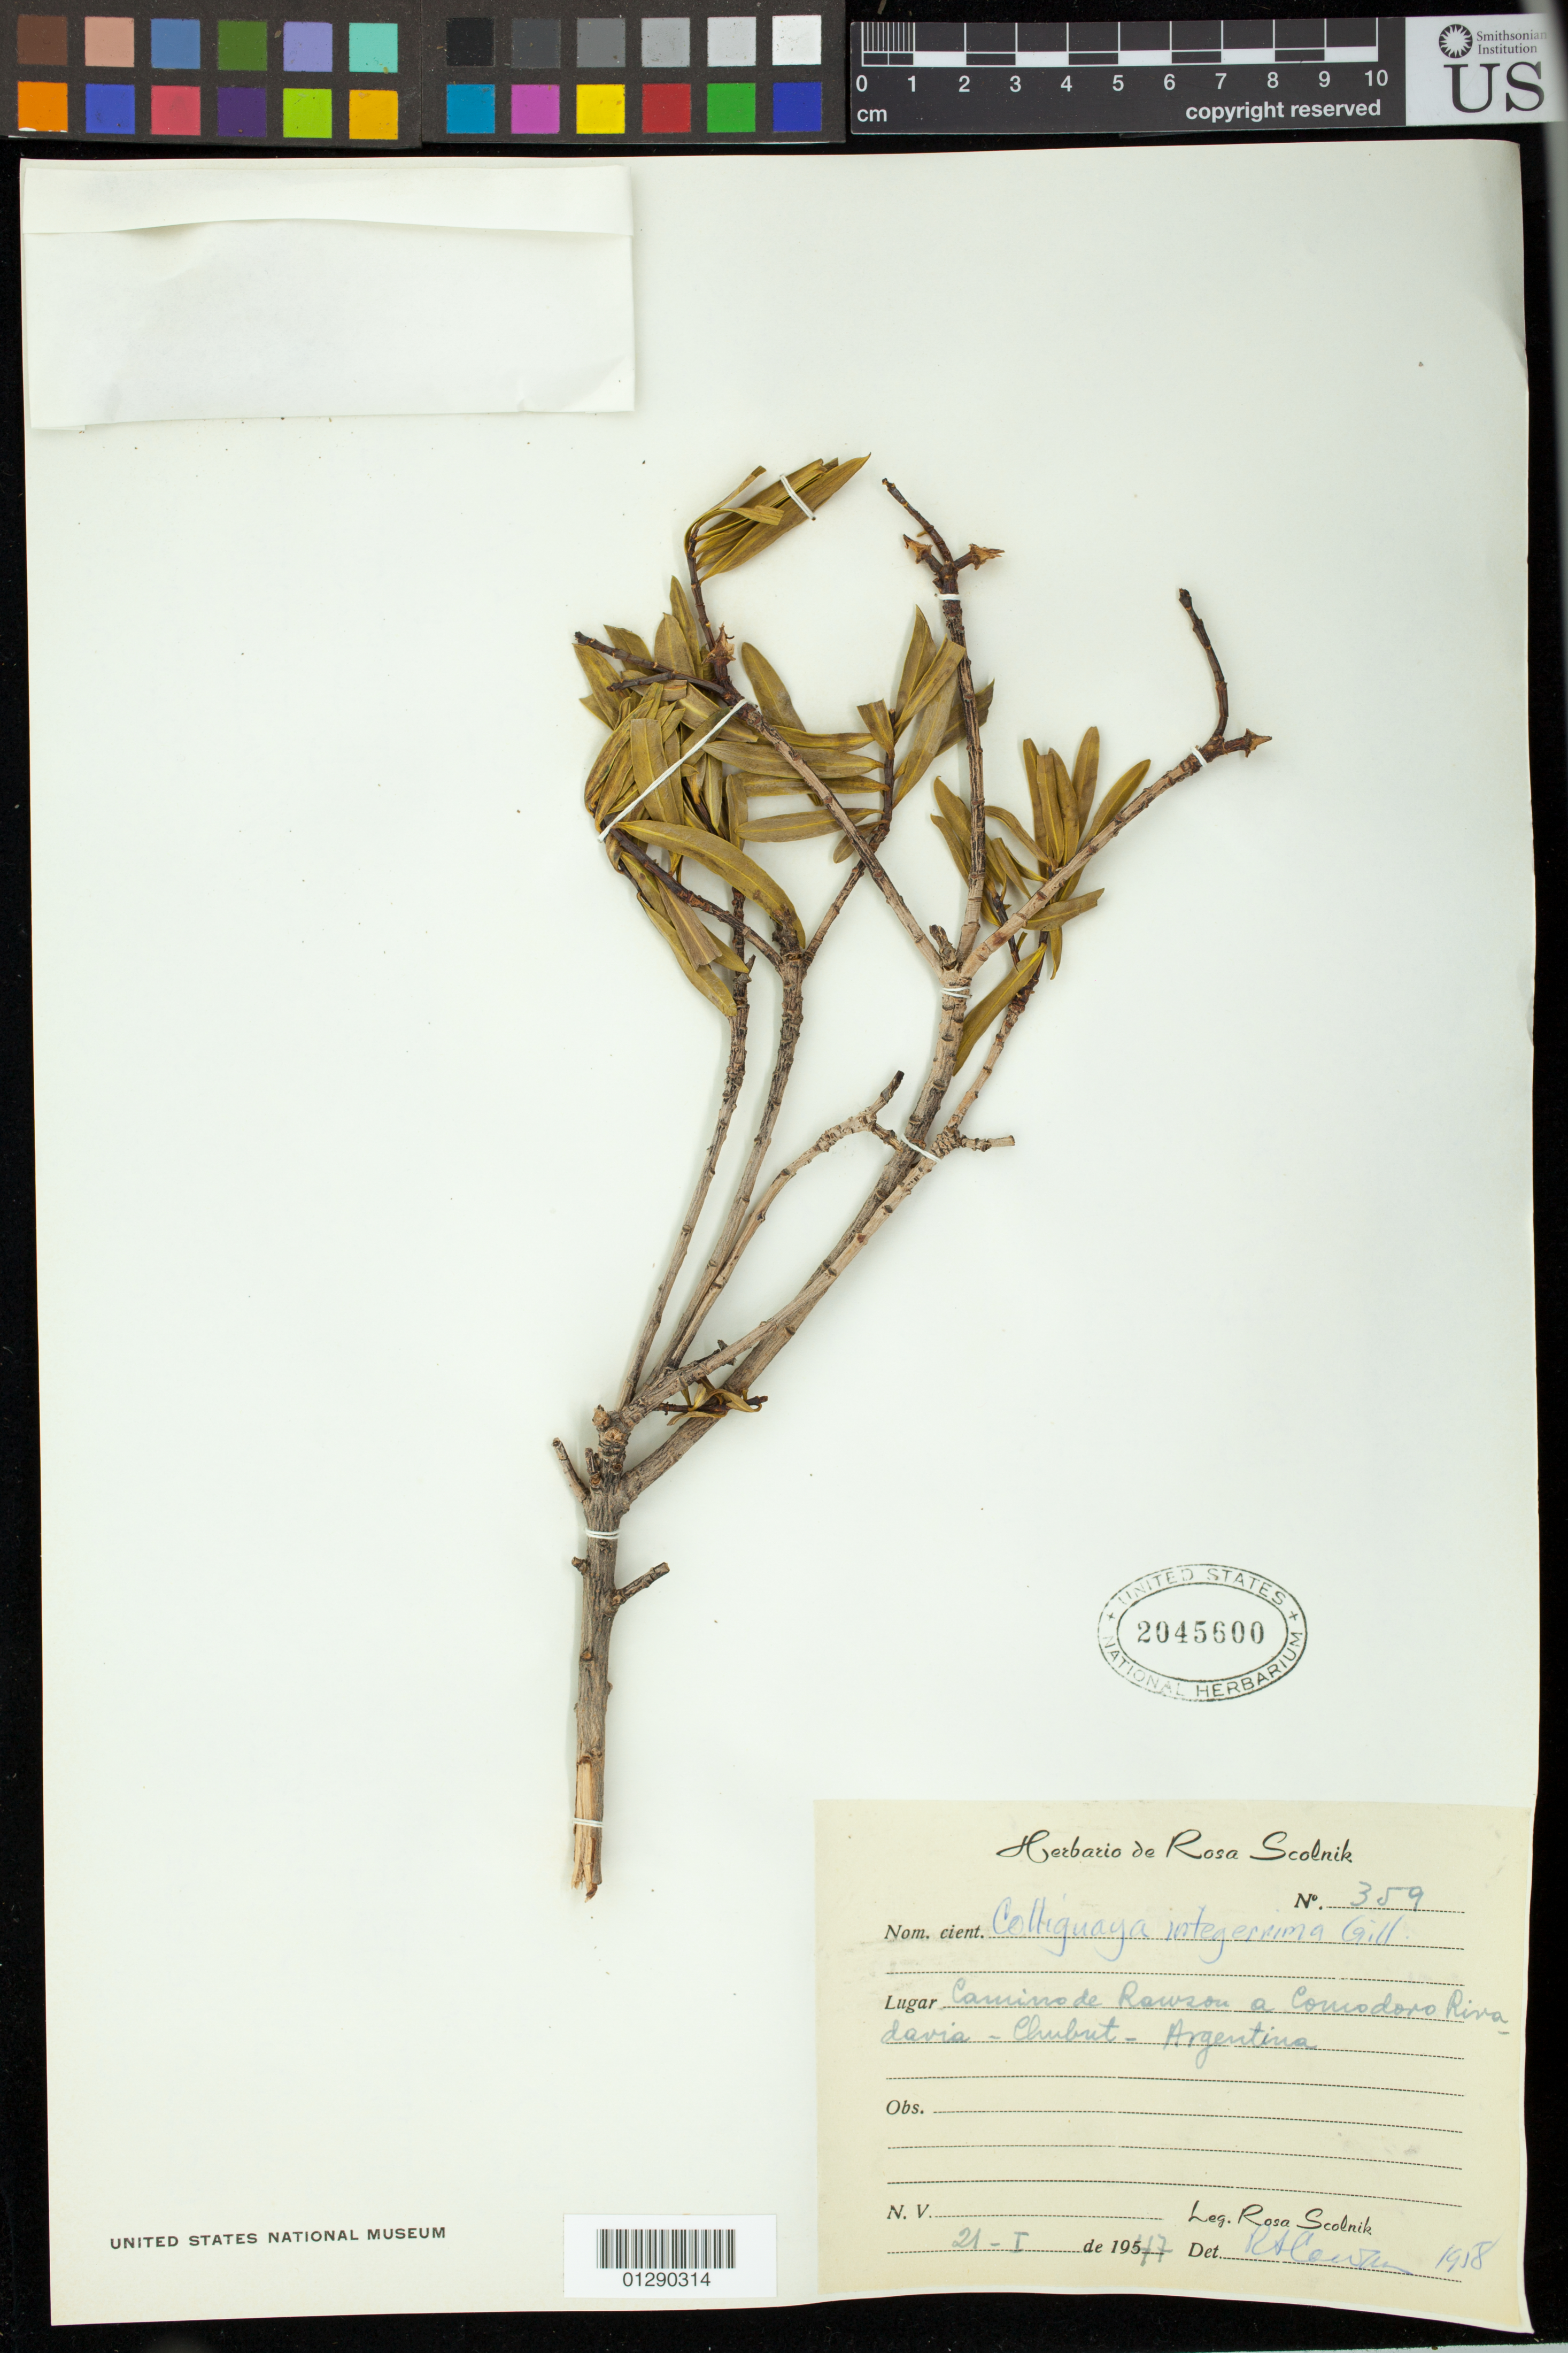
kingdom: Plantae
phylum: Tracheophyta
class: Magnoliopsida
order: Malpighiales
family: Euphorbiaceae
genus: Colliguaja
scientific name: Colliguaja integerrima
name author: Gillies & Hook.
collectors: R. Scolnik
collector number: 359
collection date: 1947-01-21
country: Argentina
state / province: Chubut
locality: Camino de Rawson a Concodoro Riva davia - Chubut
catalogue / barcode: US 2045600